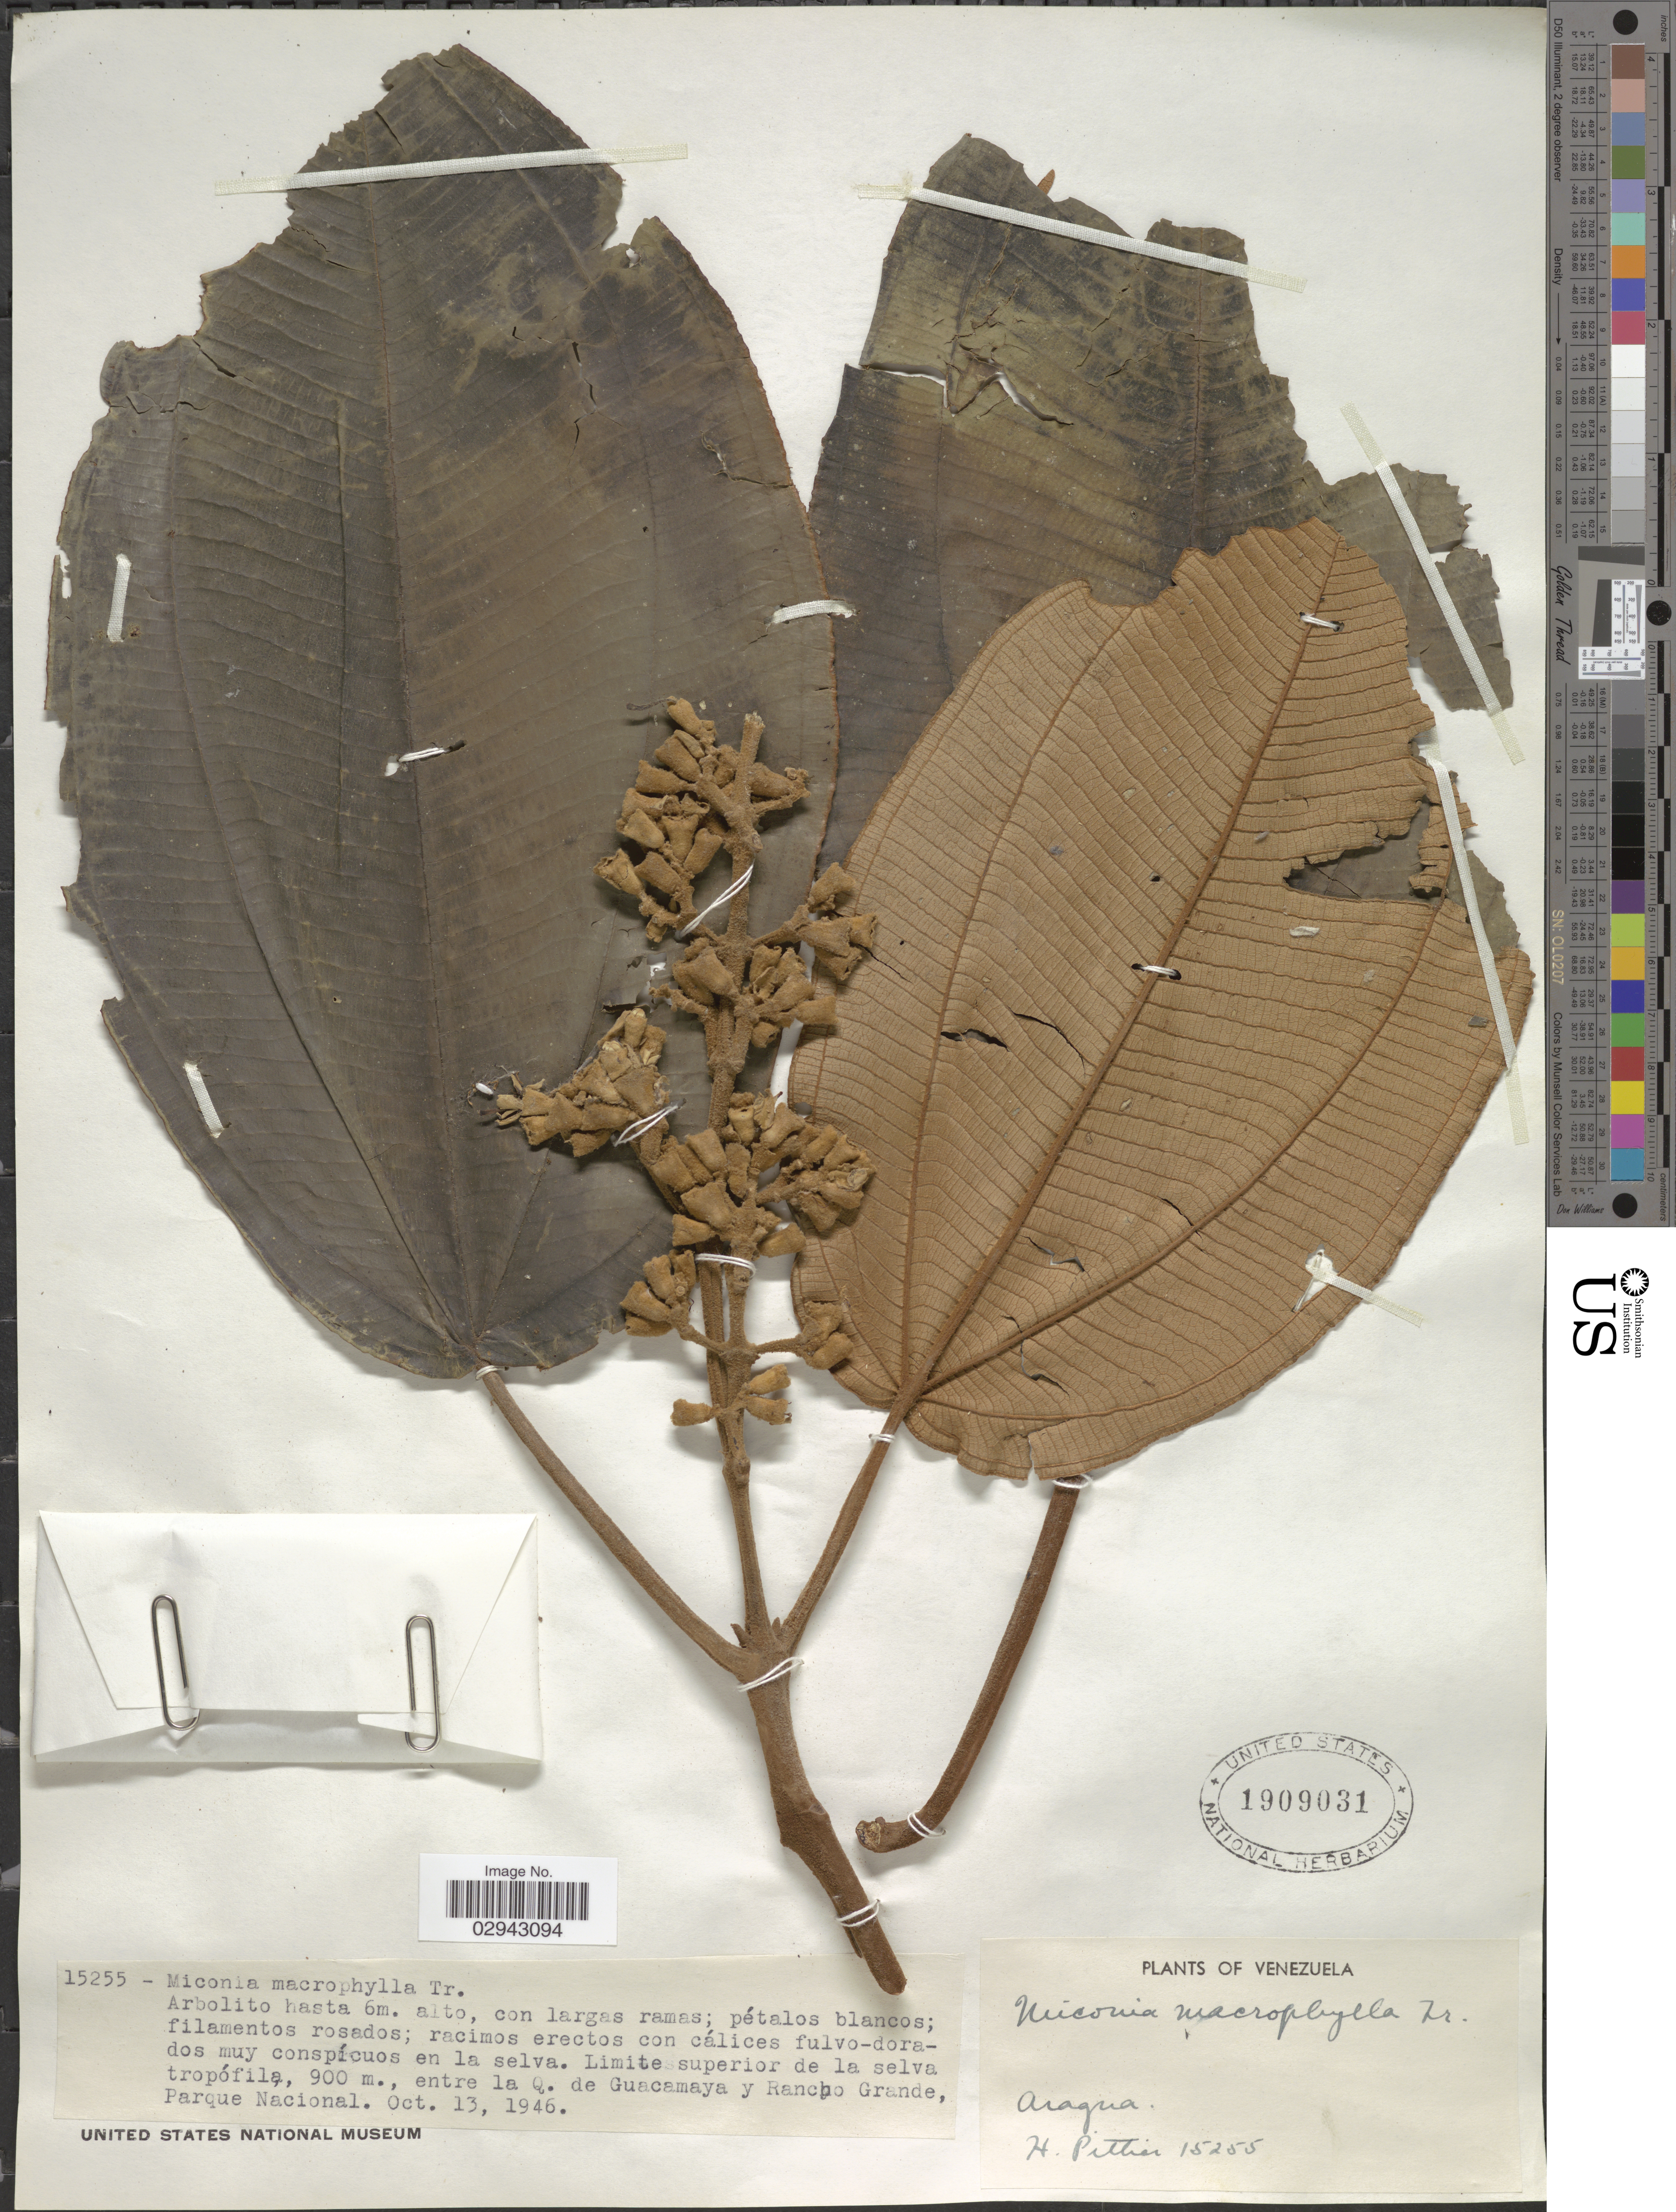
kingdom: Plantae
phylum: Tracheophyta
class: Magnoliopsida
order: Myrtales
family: Melastomataceae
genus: Miconia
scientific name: Miconia serrulata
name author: (DC.) Naudin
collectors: H. F. Pittier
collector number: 15255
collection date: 1946-10-13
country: Venezuela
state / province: Aragua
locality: Entre la Q. de Guacamaya y Rancho Grande, Parque Nacional.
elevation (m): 900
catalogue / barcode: US 1909031